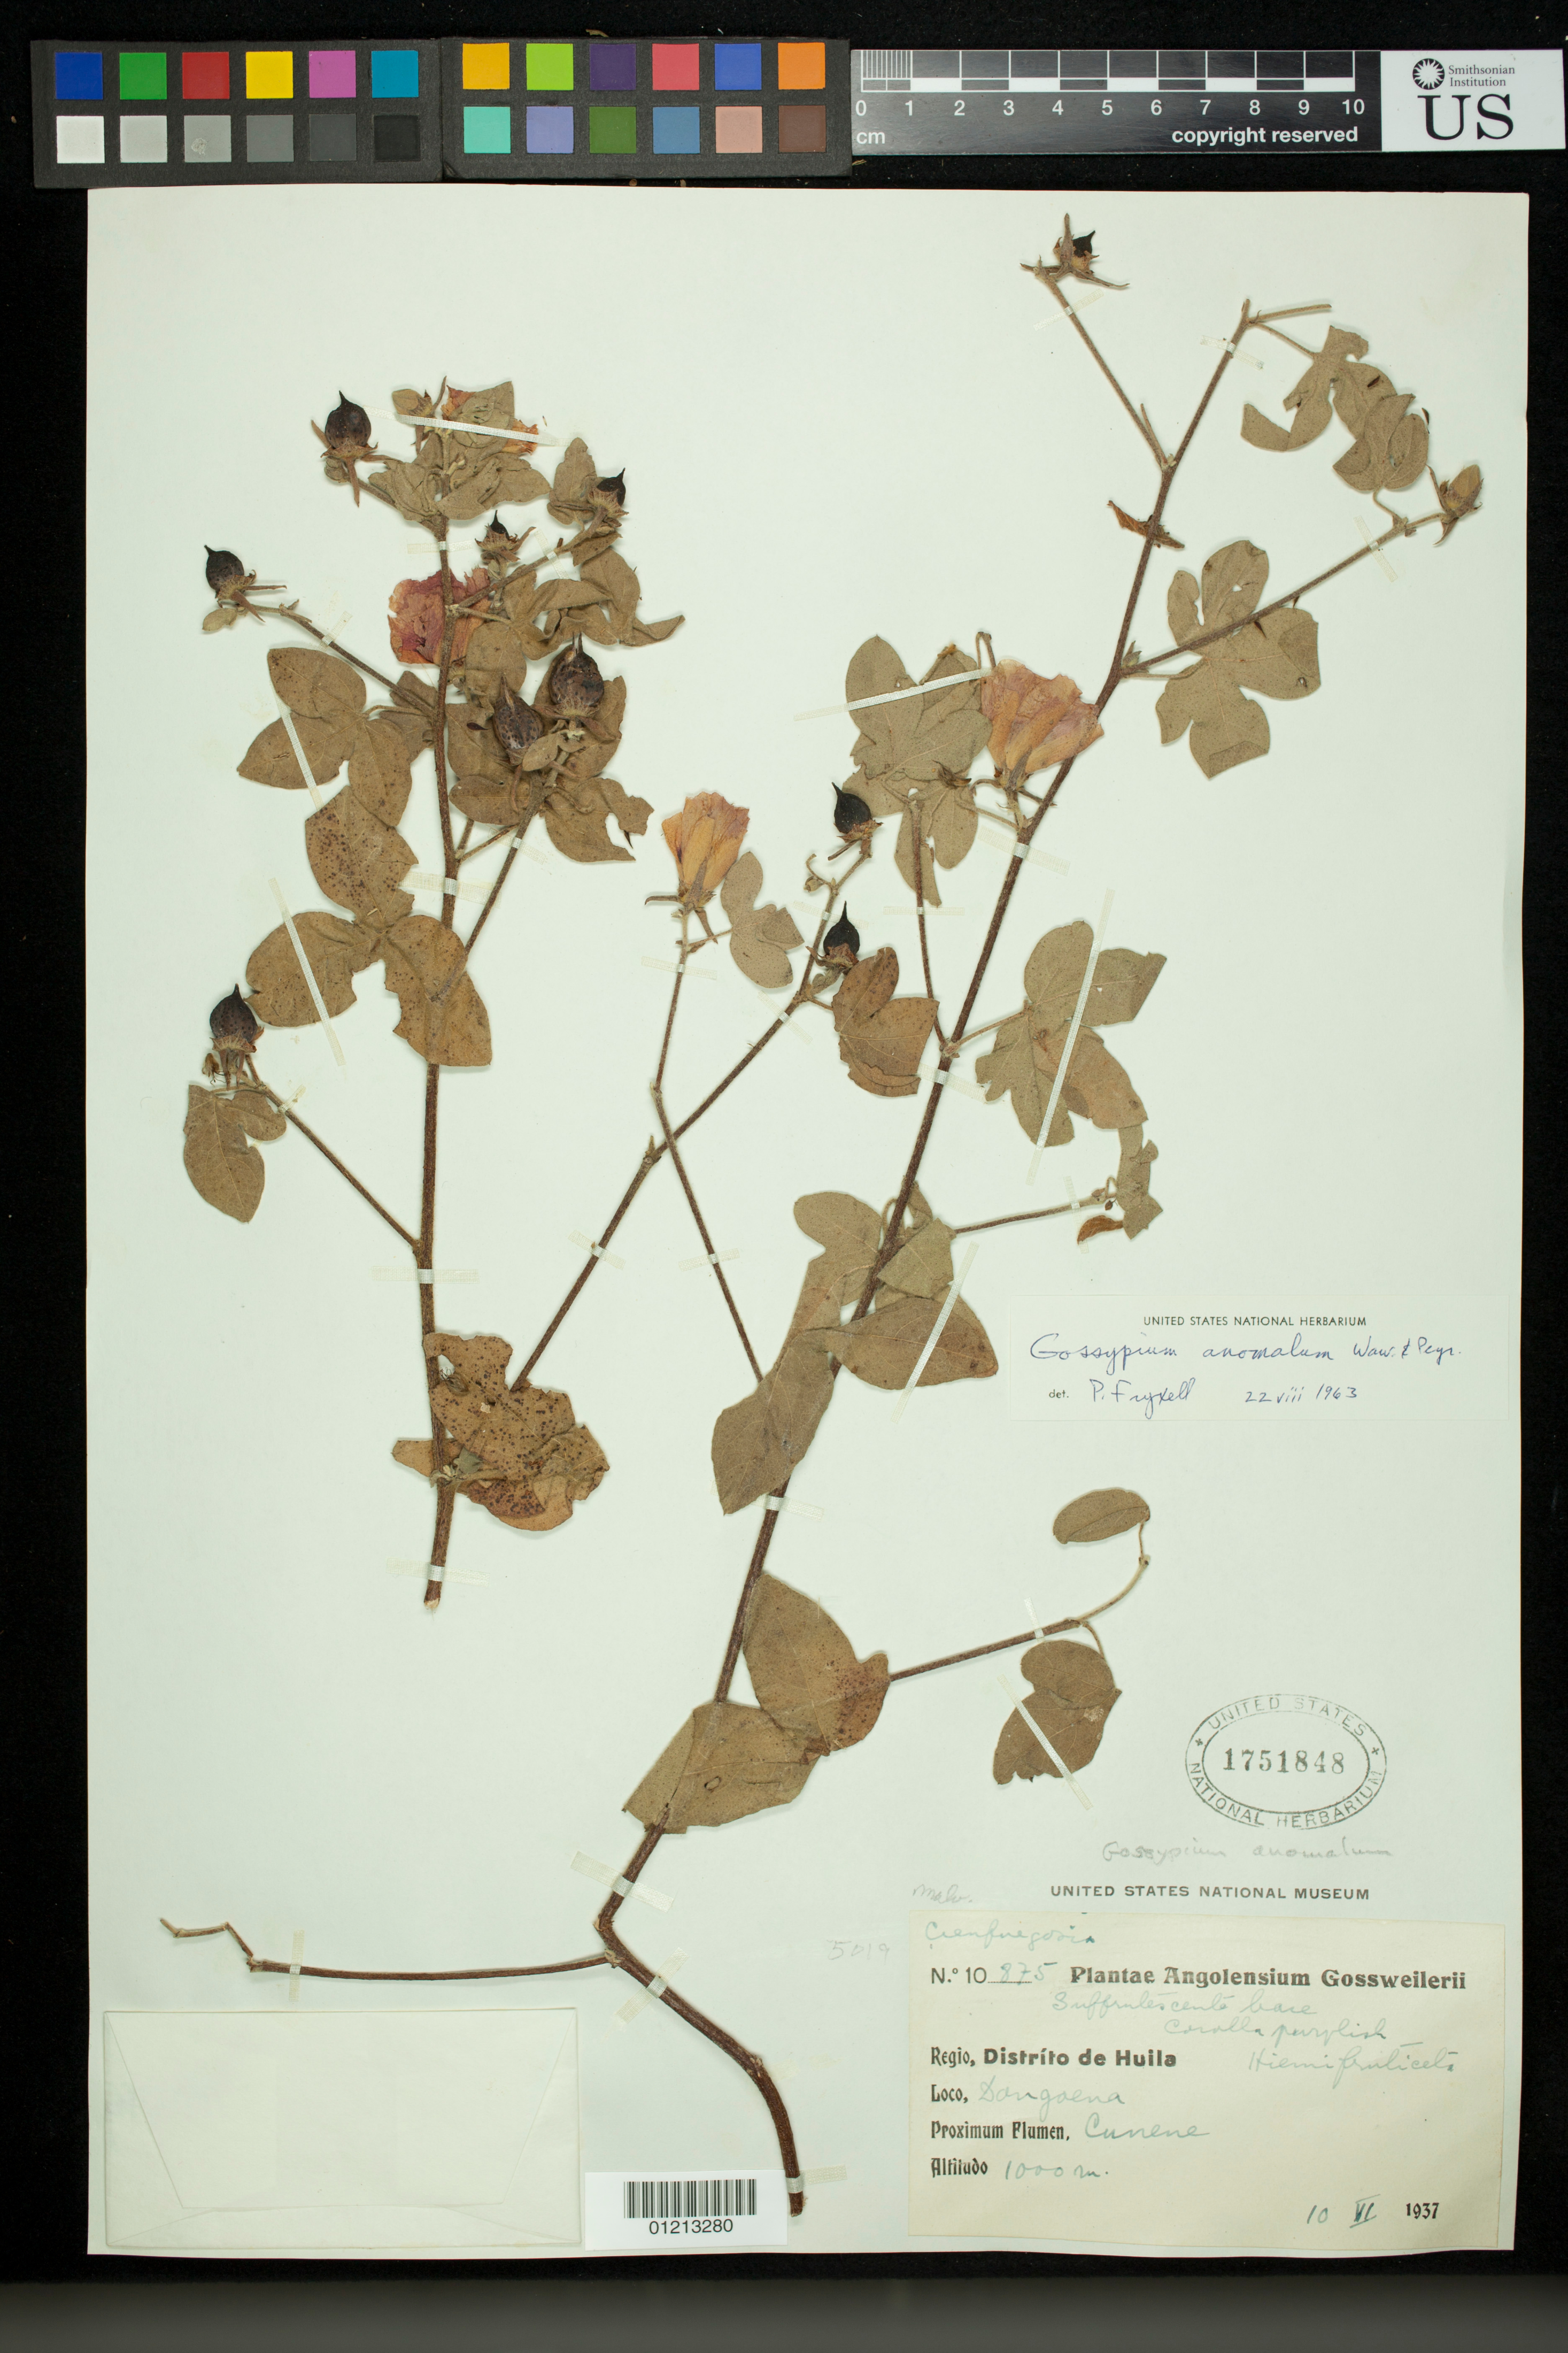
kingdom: Plantae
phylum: Tracheophyta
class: Magnoliopsida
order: Malvales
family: Malvaceae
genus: Gossypium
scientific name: Gossypium anomalum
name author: Wawra & Peyr.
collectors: J. Gossweiler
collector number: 10875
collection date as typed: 06 Oct 1937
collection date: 1937-10-06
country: Angola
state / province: Huíla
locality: Distríto de Huila: Dangoena.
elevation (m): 1000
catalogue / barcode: US 1751848